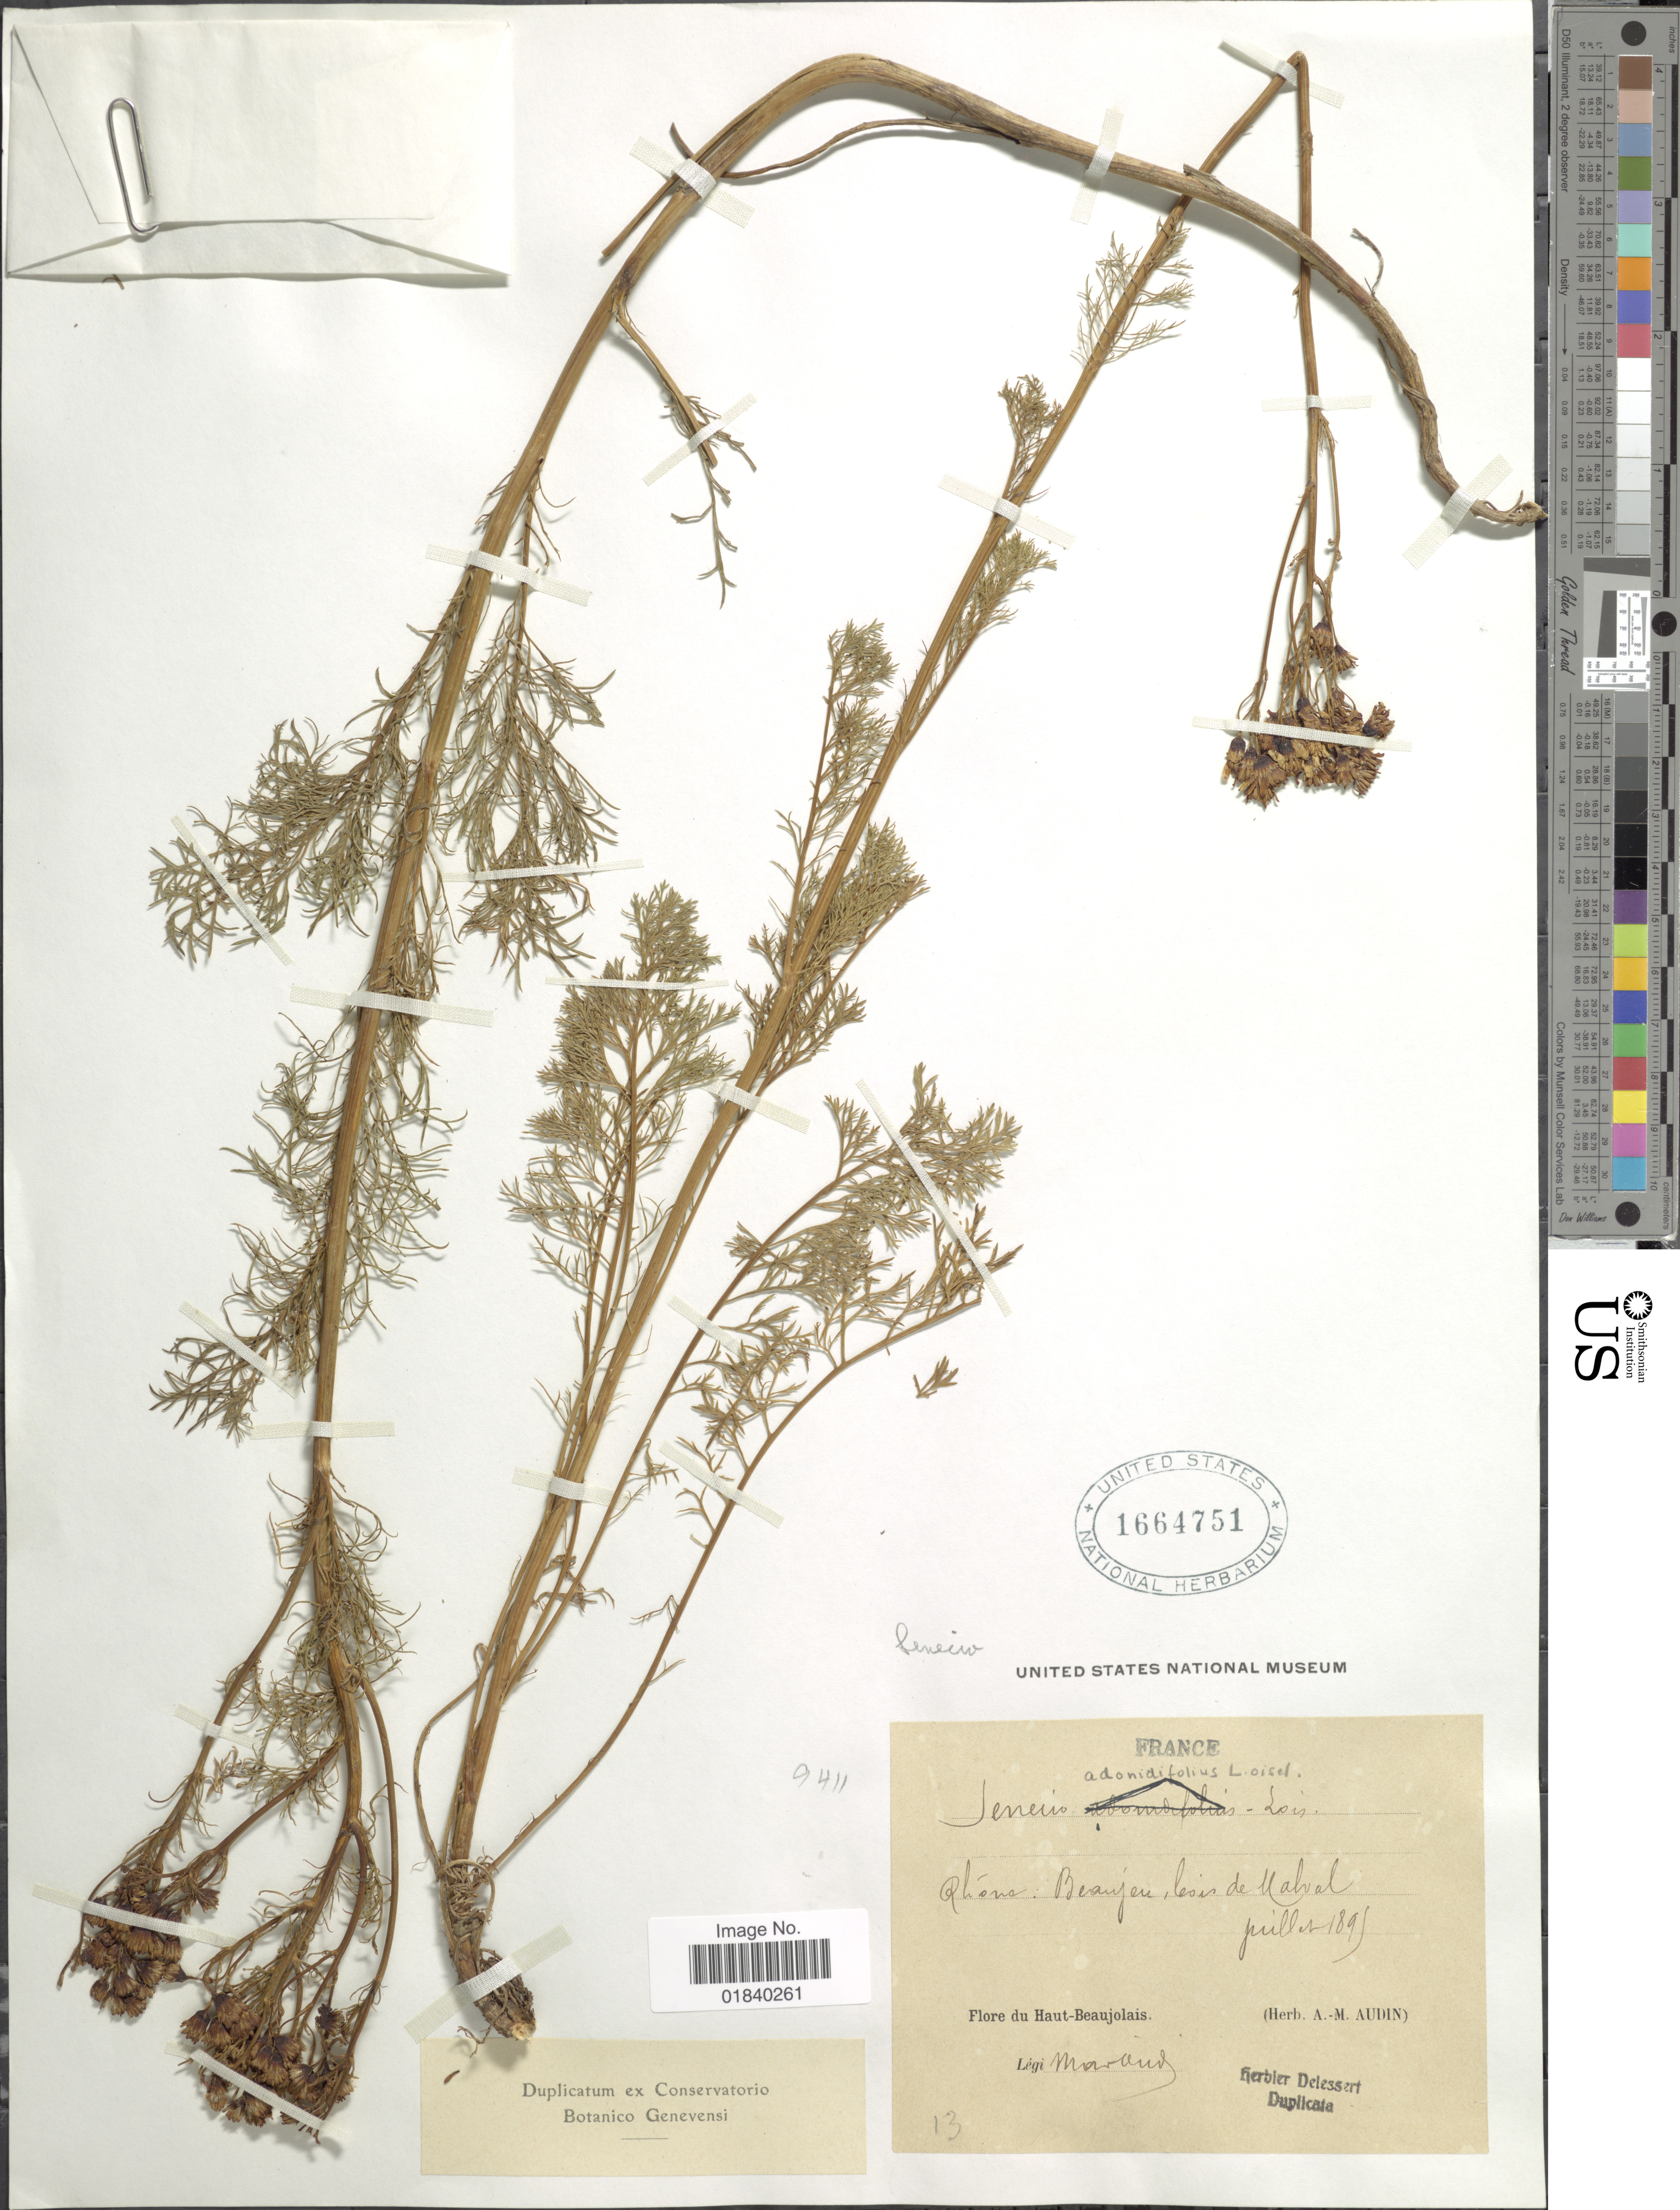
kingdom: Plantae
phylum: Tracheophyta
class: Magnoliopsida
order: Asterales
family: Asteraceae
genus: Jacobaea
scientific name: Jacobaea adonidifolia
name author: (Loisel.) Pelser & Veldkamp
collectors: -. Maraud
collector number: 13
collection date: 1895-07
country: France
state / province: Auvergne-Rhône-Alpes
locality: Rhone, Beaujeu de Malval, Flore du Haut-Beaujolais. [interpreted]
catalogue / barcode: US 1664751